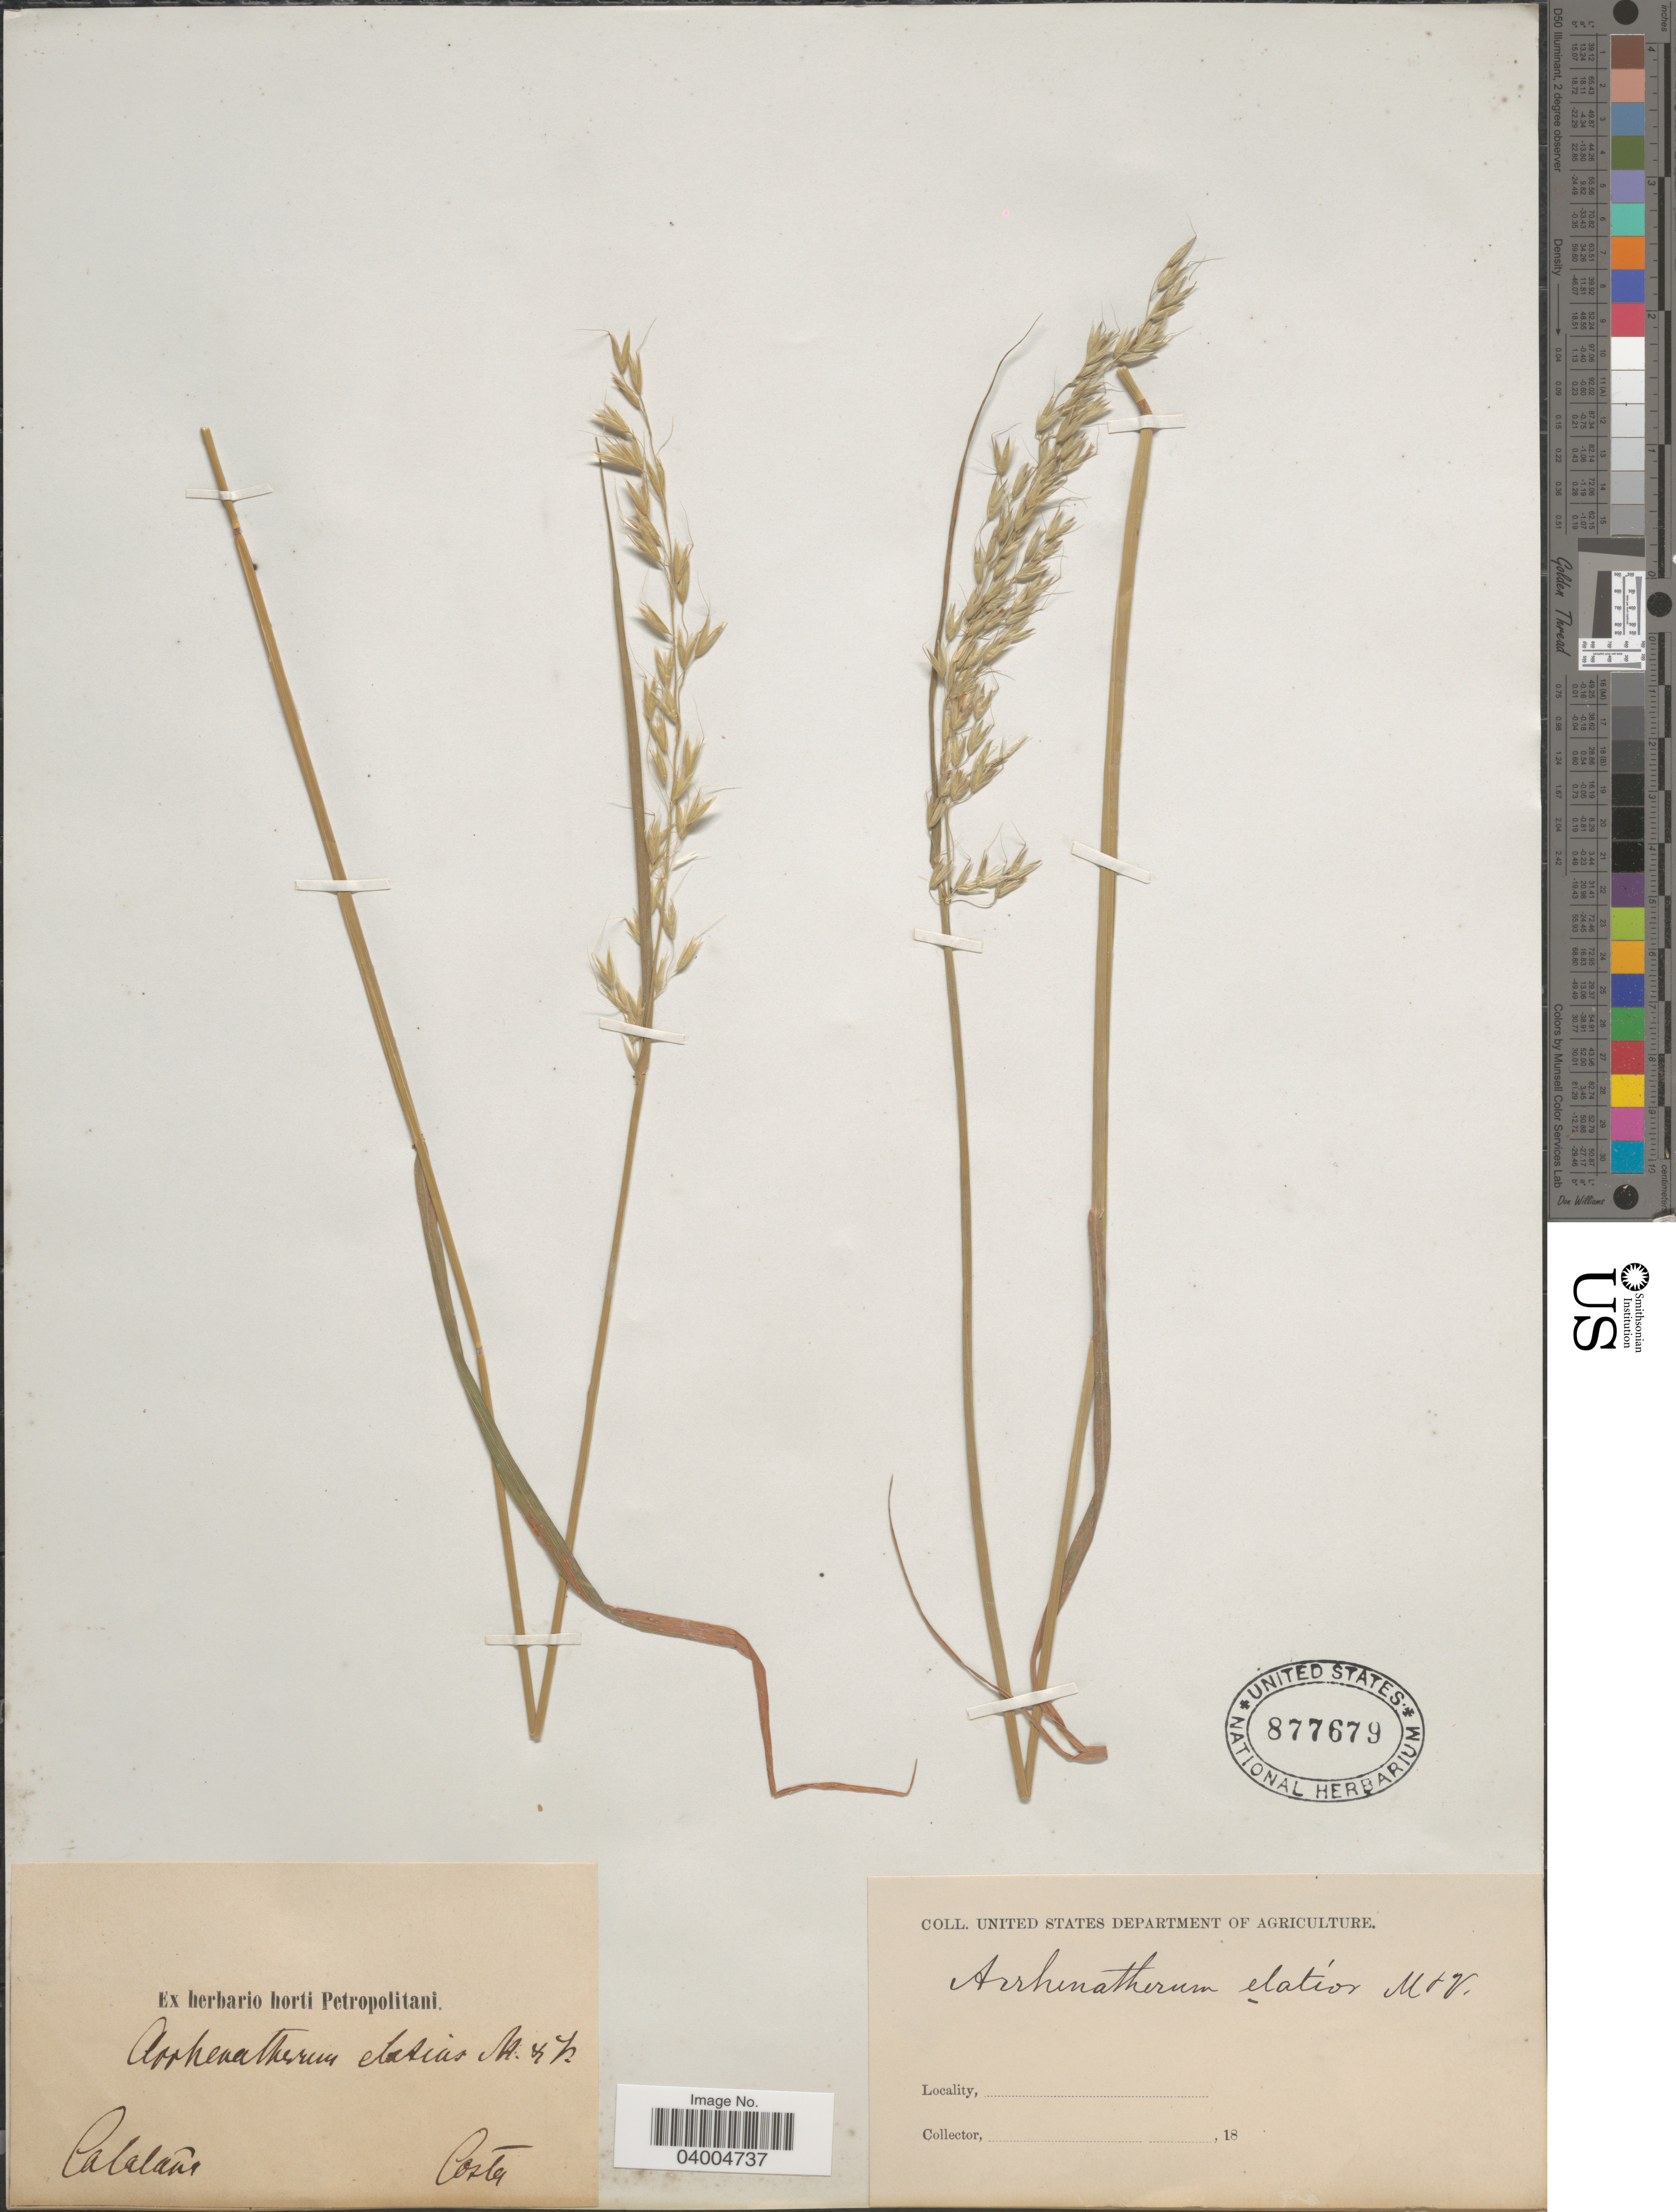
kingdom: Plantae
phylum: Tracheophyta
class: Liliopsida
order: Poales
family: Poaceae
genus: Arrhenatherum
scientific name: Arrhenatherum elatius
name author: (L.) J. Presl & C. Presl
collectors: -. Costa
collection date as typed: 18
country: Spain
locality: Cataluña.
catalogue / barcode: US 877679